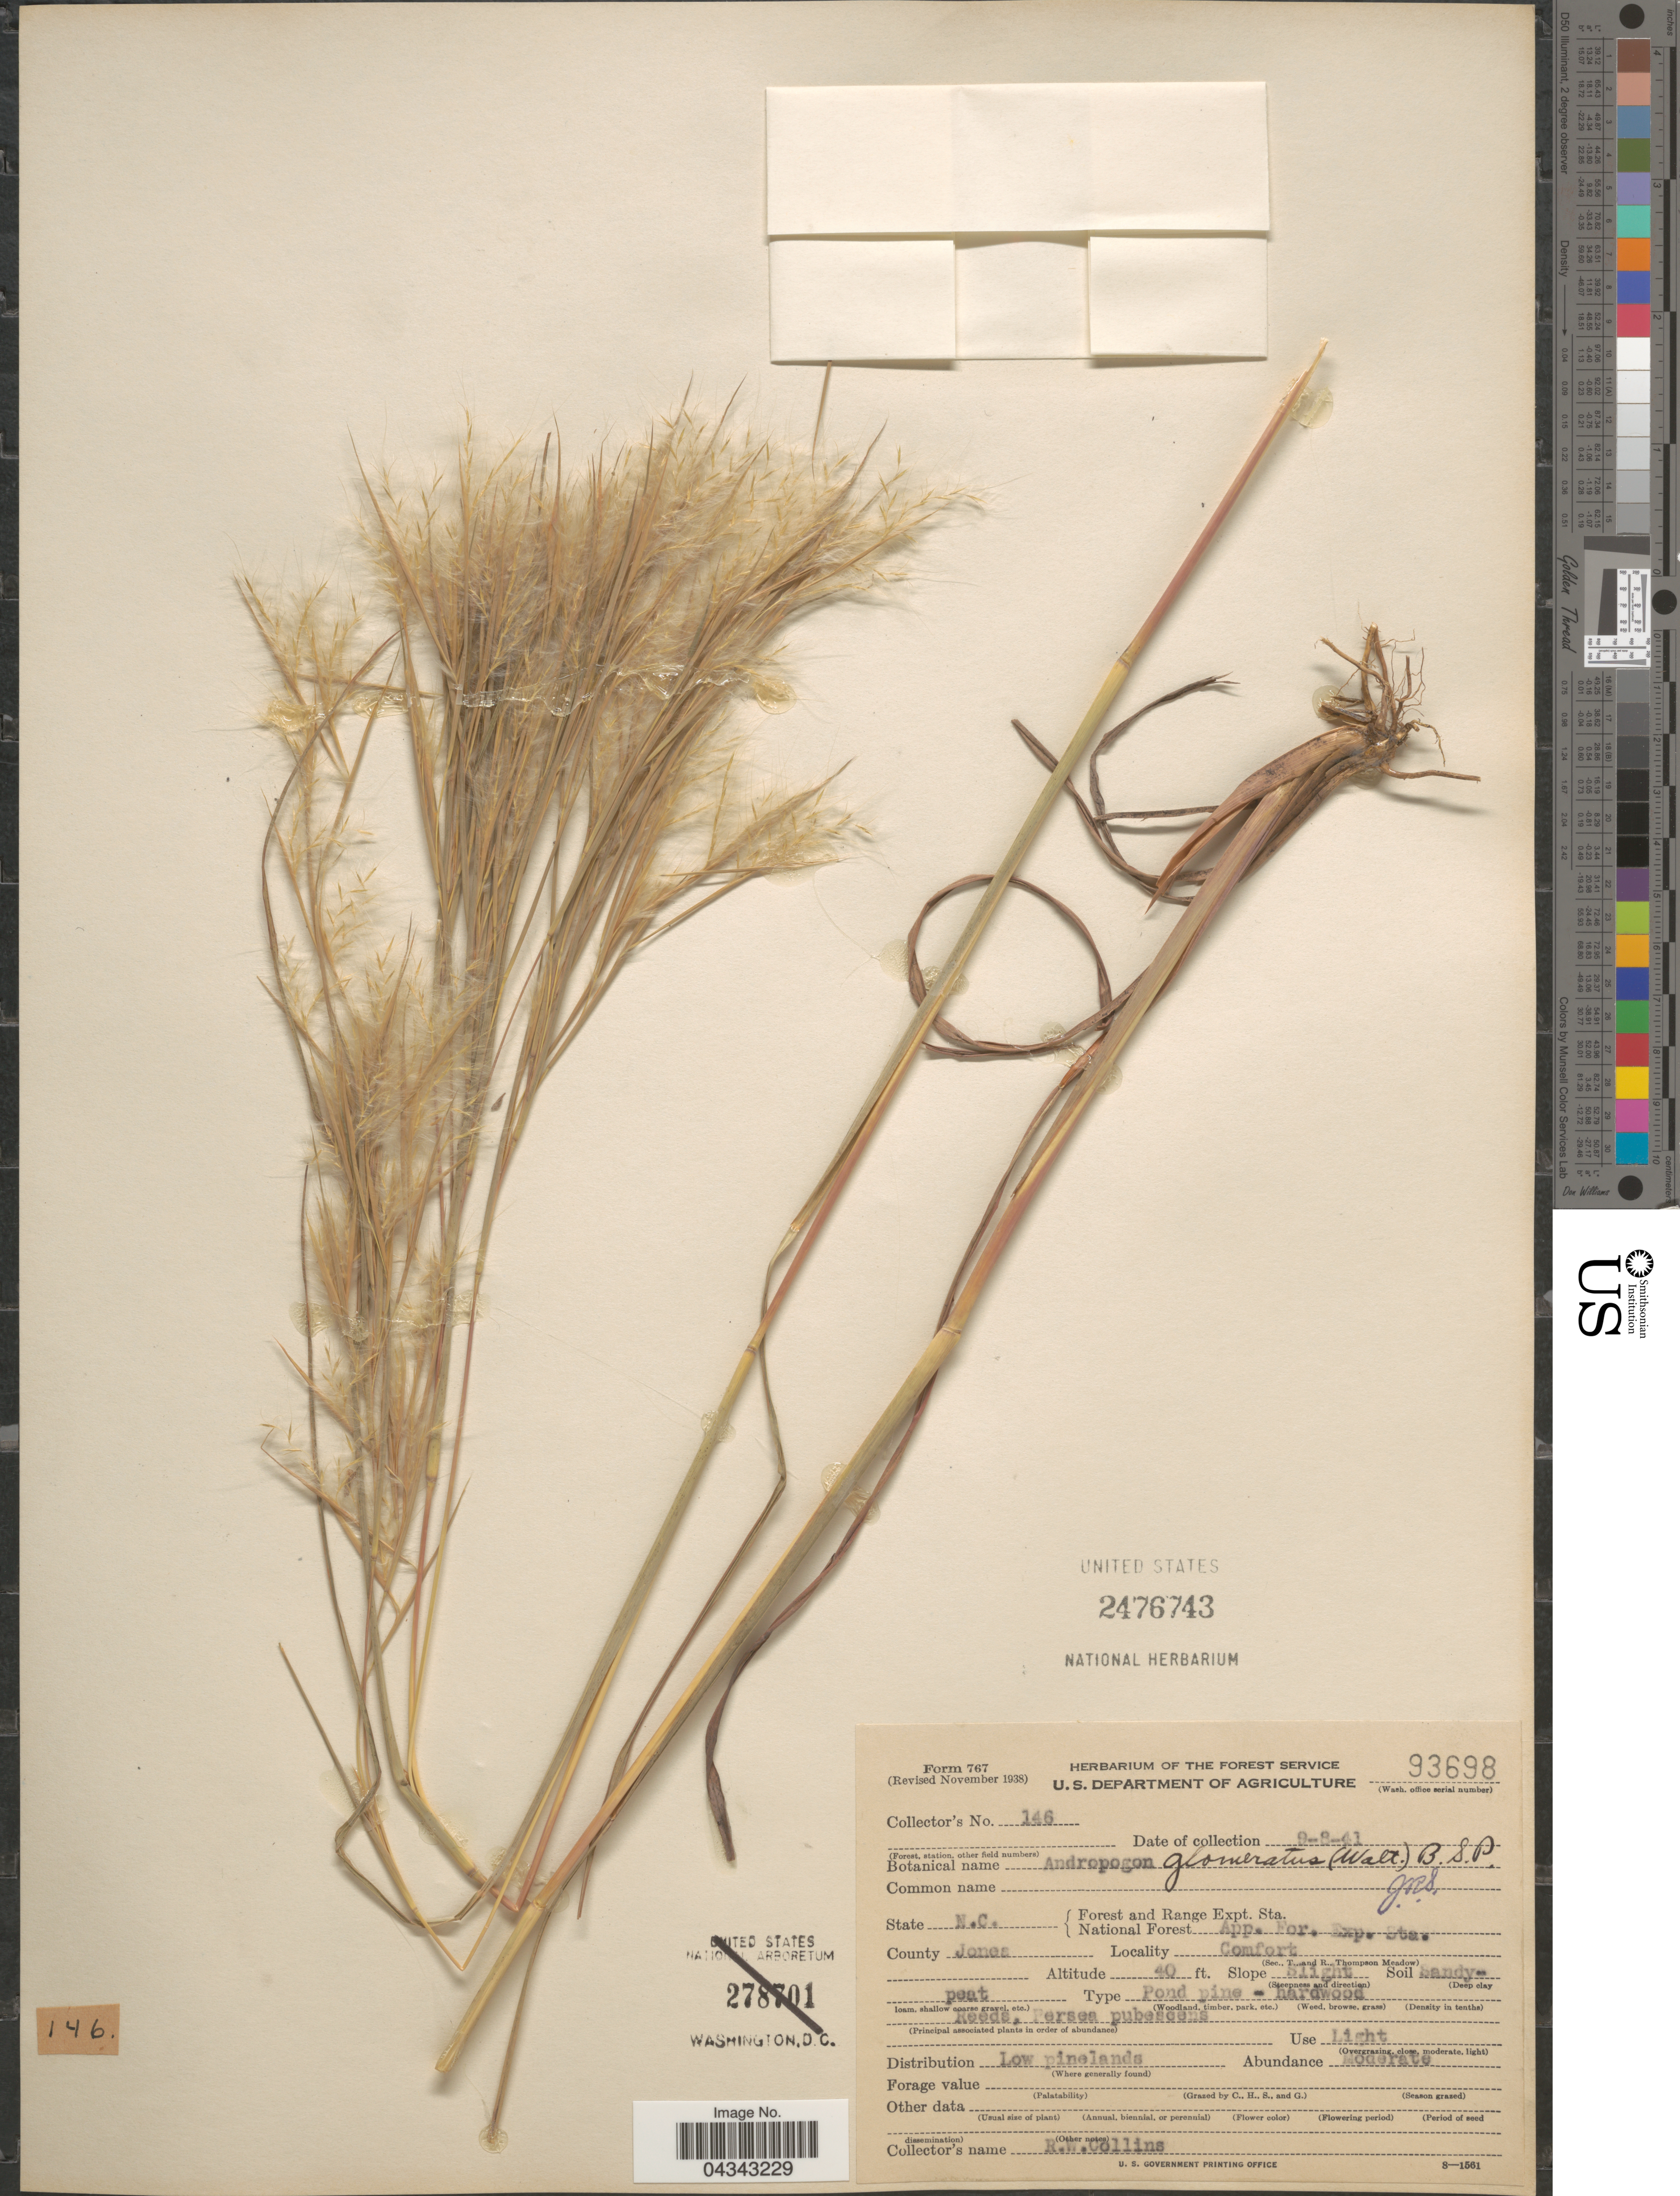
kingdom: Plantae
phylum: Tracheophyta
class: Liliopsida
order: Poales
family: Poaceae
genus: Andropogon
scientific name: Andropogon glomeratus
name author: (Walter) Britton, Stearns & Poggenb.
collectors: R. Collins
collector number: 146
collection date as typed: Transcribed d/m/y: 8/9/41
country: United States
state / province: North Carolina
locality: Forest and Range Expt. Sta. National Forest App. For. Exp. Dta. County Jones. Comfort.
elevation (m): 12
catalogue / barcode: US 2476743